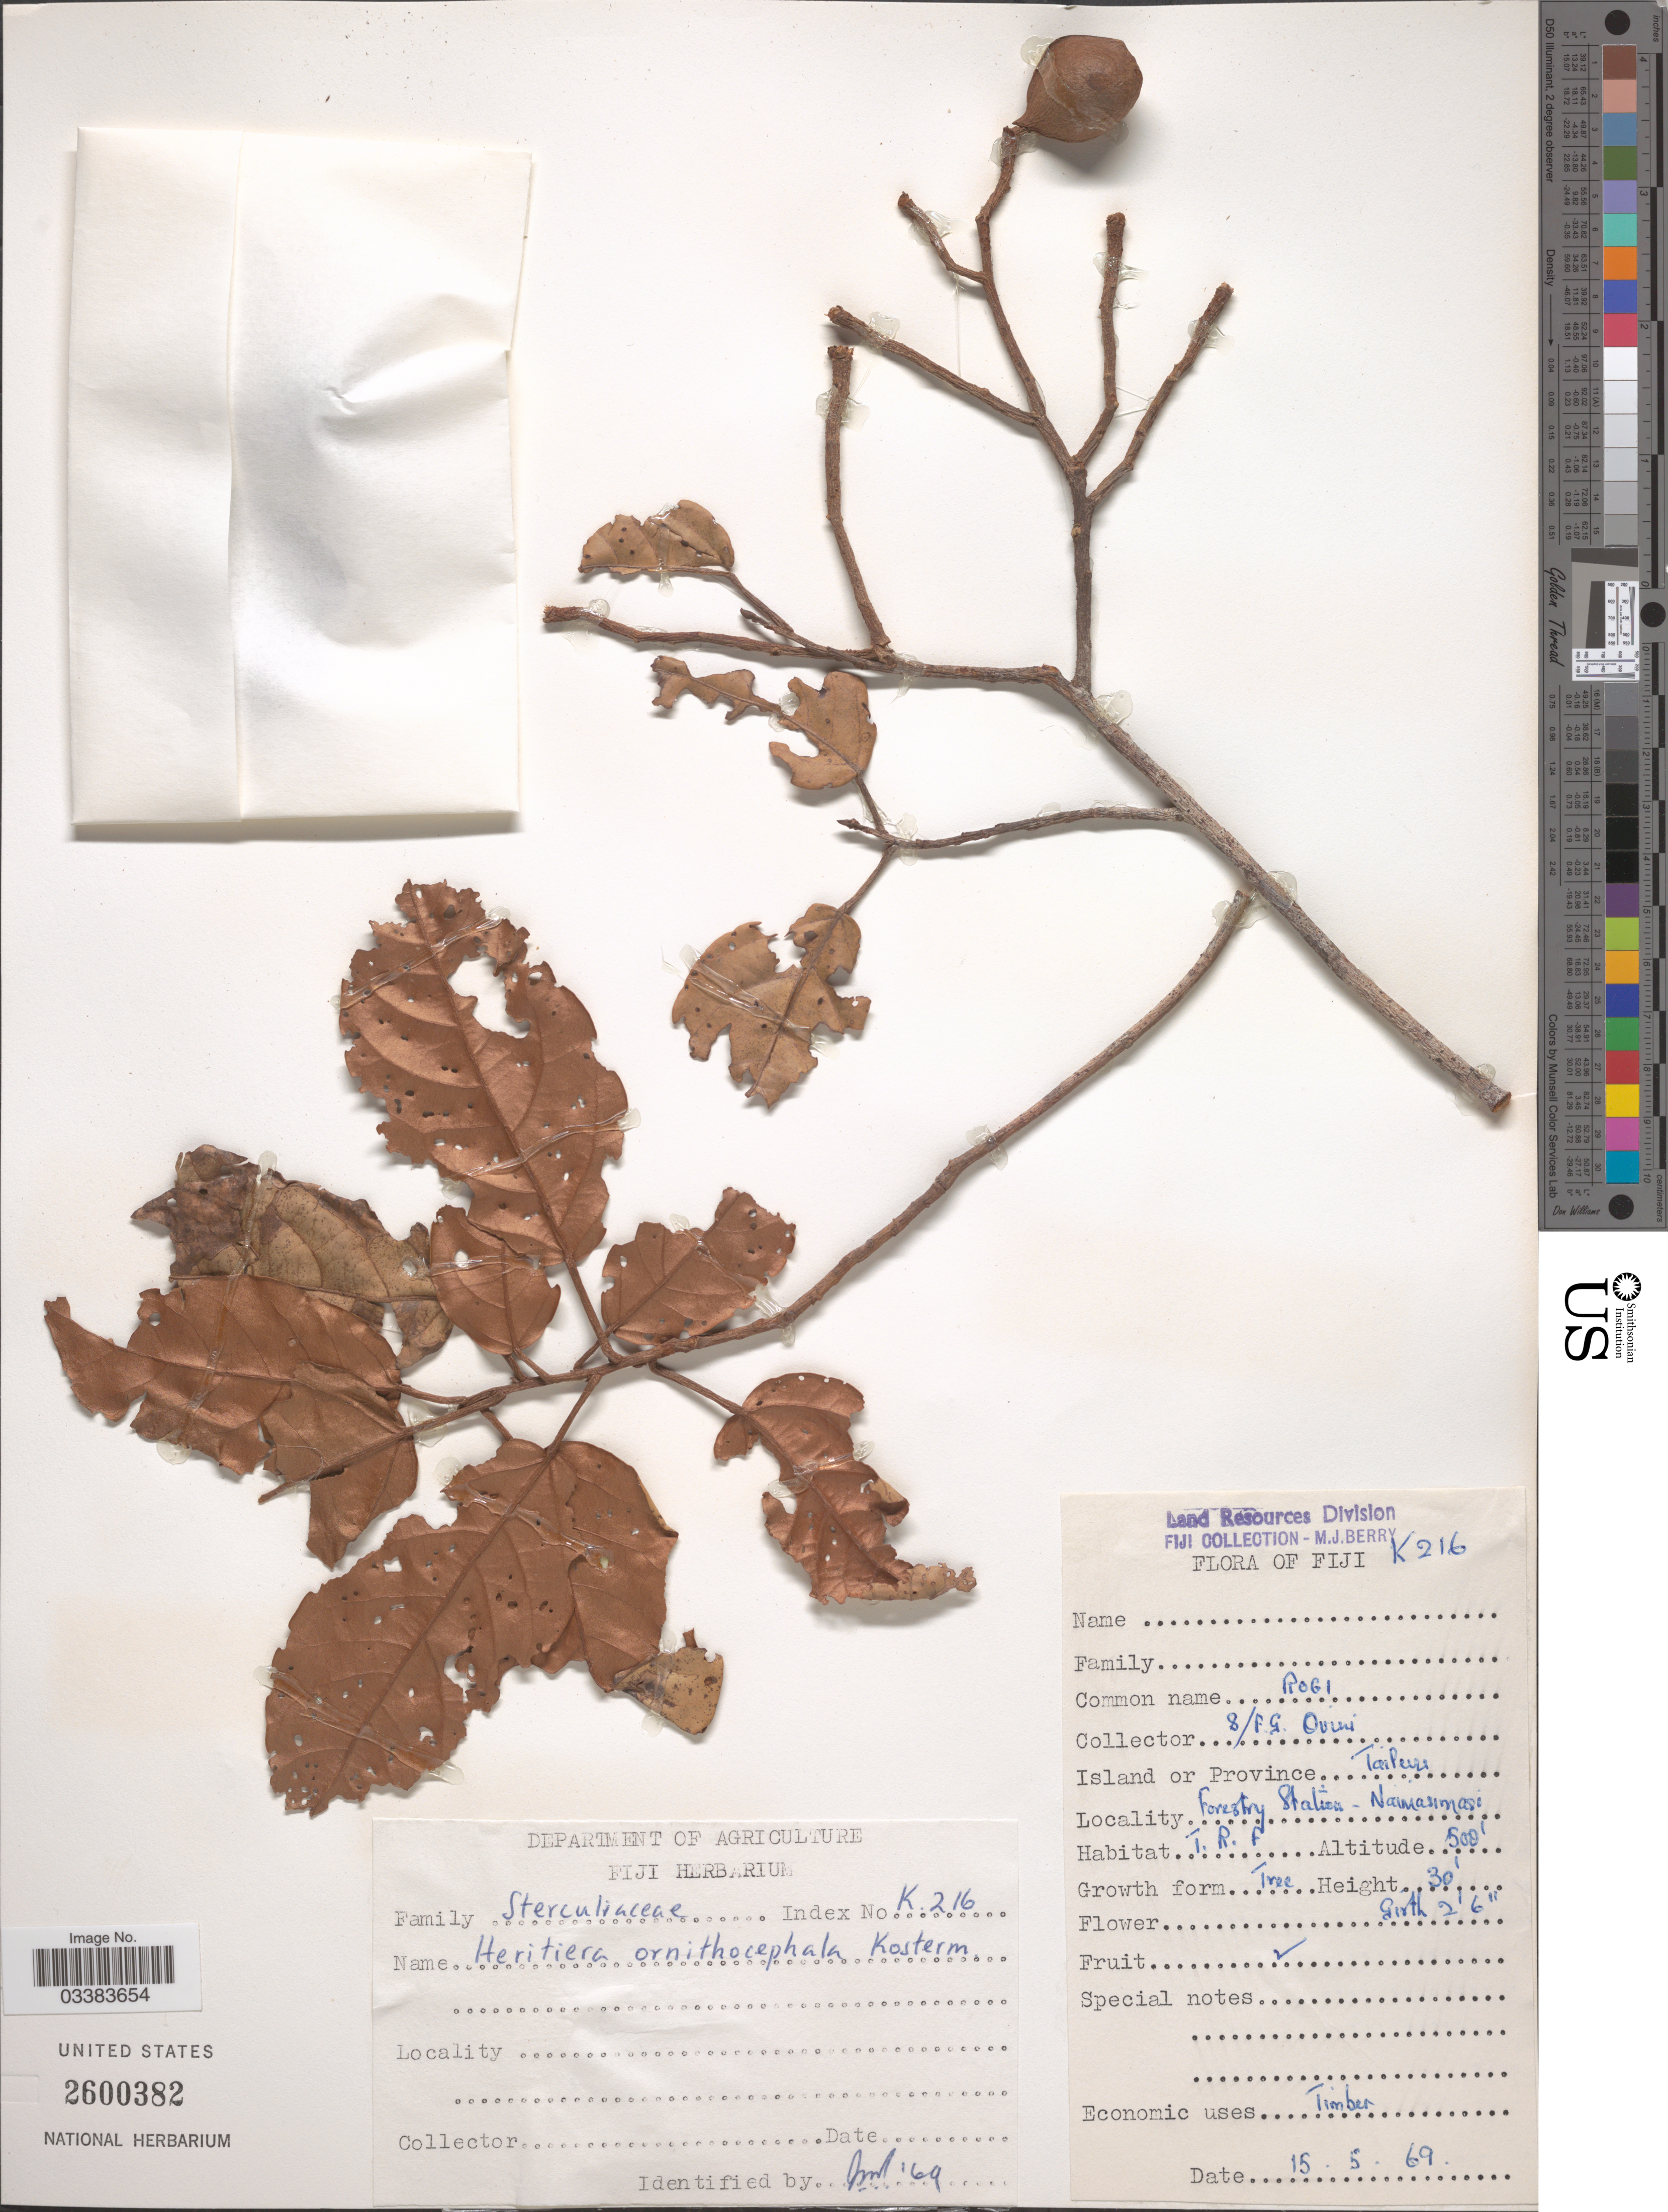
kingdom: Plantae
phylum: Tracheophyta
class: Magnoliopsida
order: Malvales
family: Malvaceae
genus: Heritiera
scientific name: Heritiera ornithocephala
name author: Kosterm.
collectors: F. Ovini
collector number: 8?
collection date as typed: Transcribed d/m/y: 15/5/69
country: Fiji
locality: K216. [unsure placement] Island or Province Tailevu. Forestry Station - Naimasimasi.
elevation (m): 155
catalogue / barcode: US 2600382